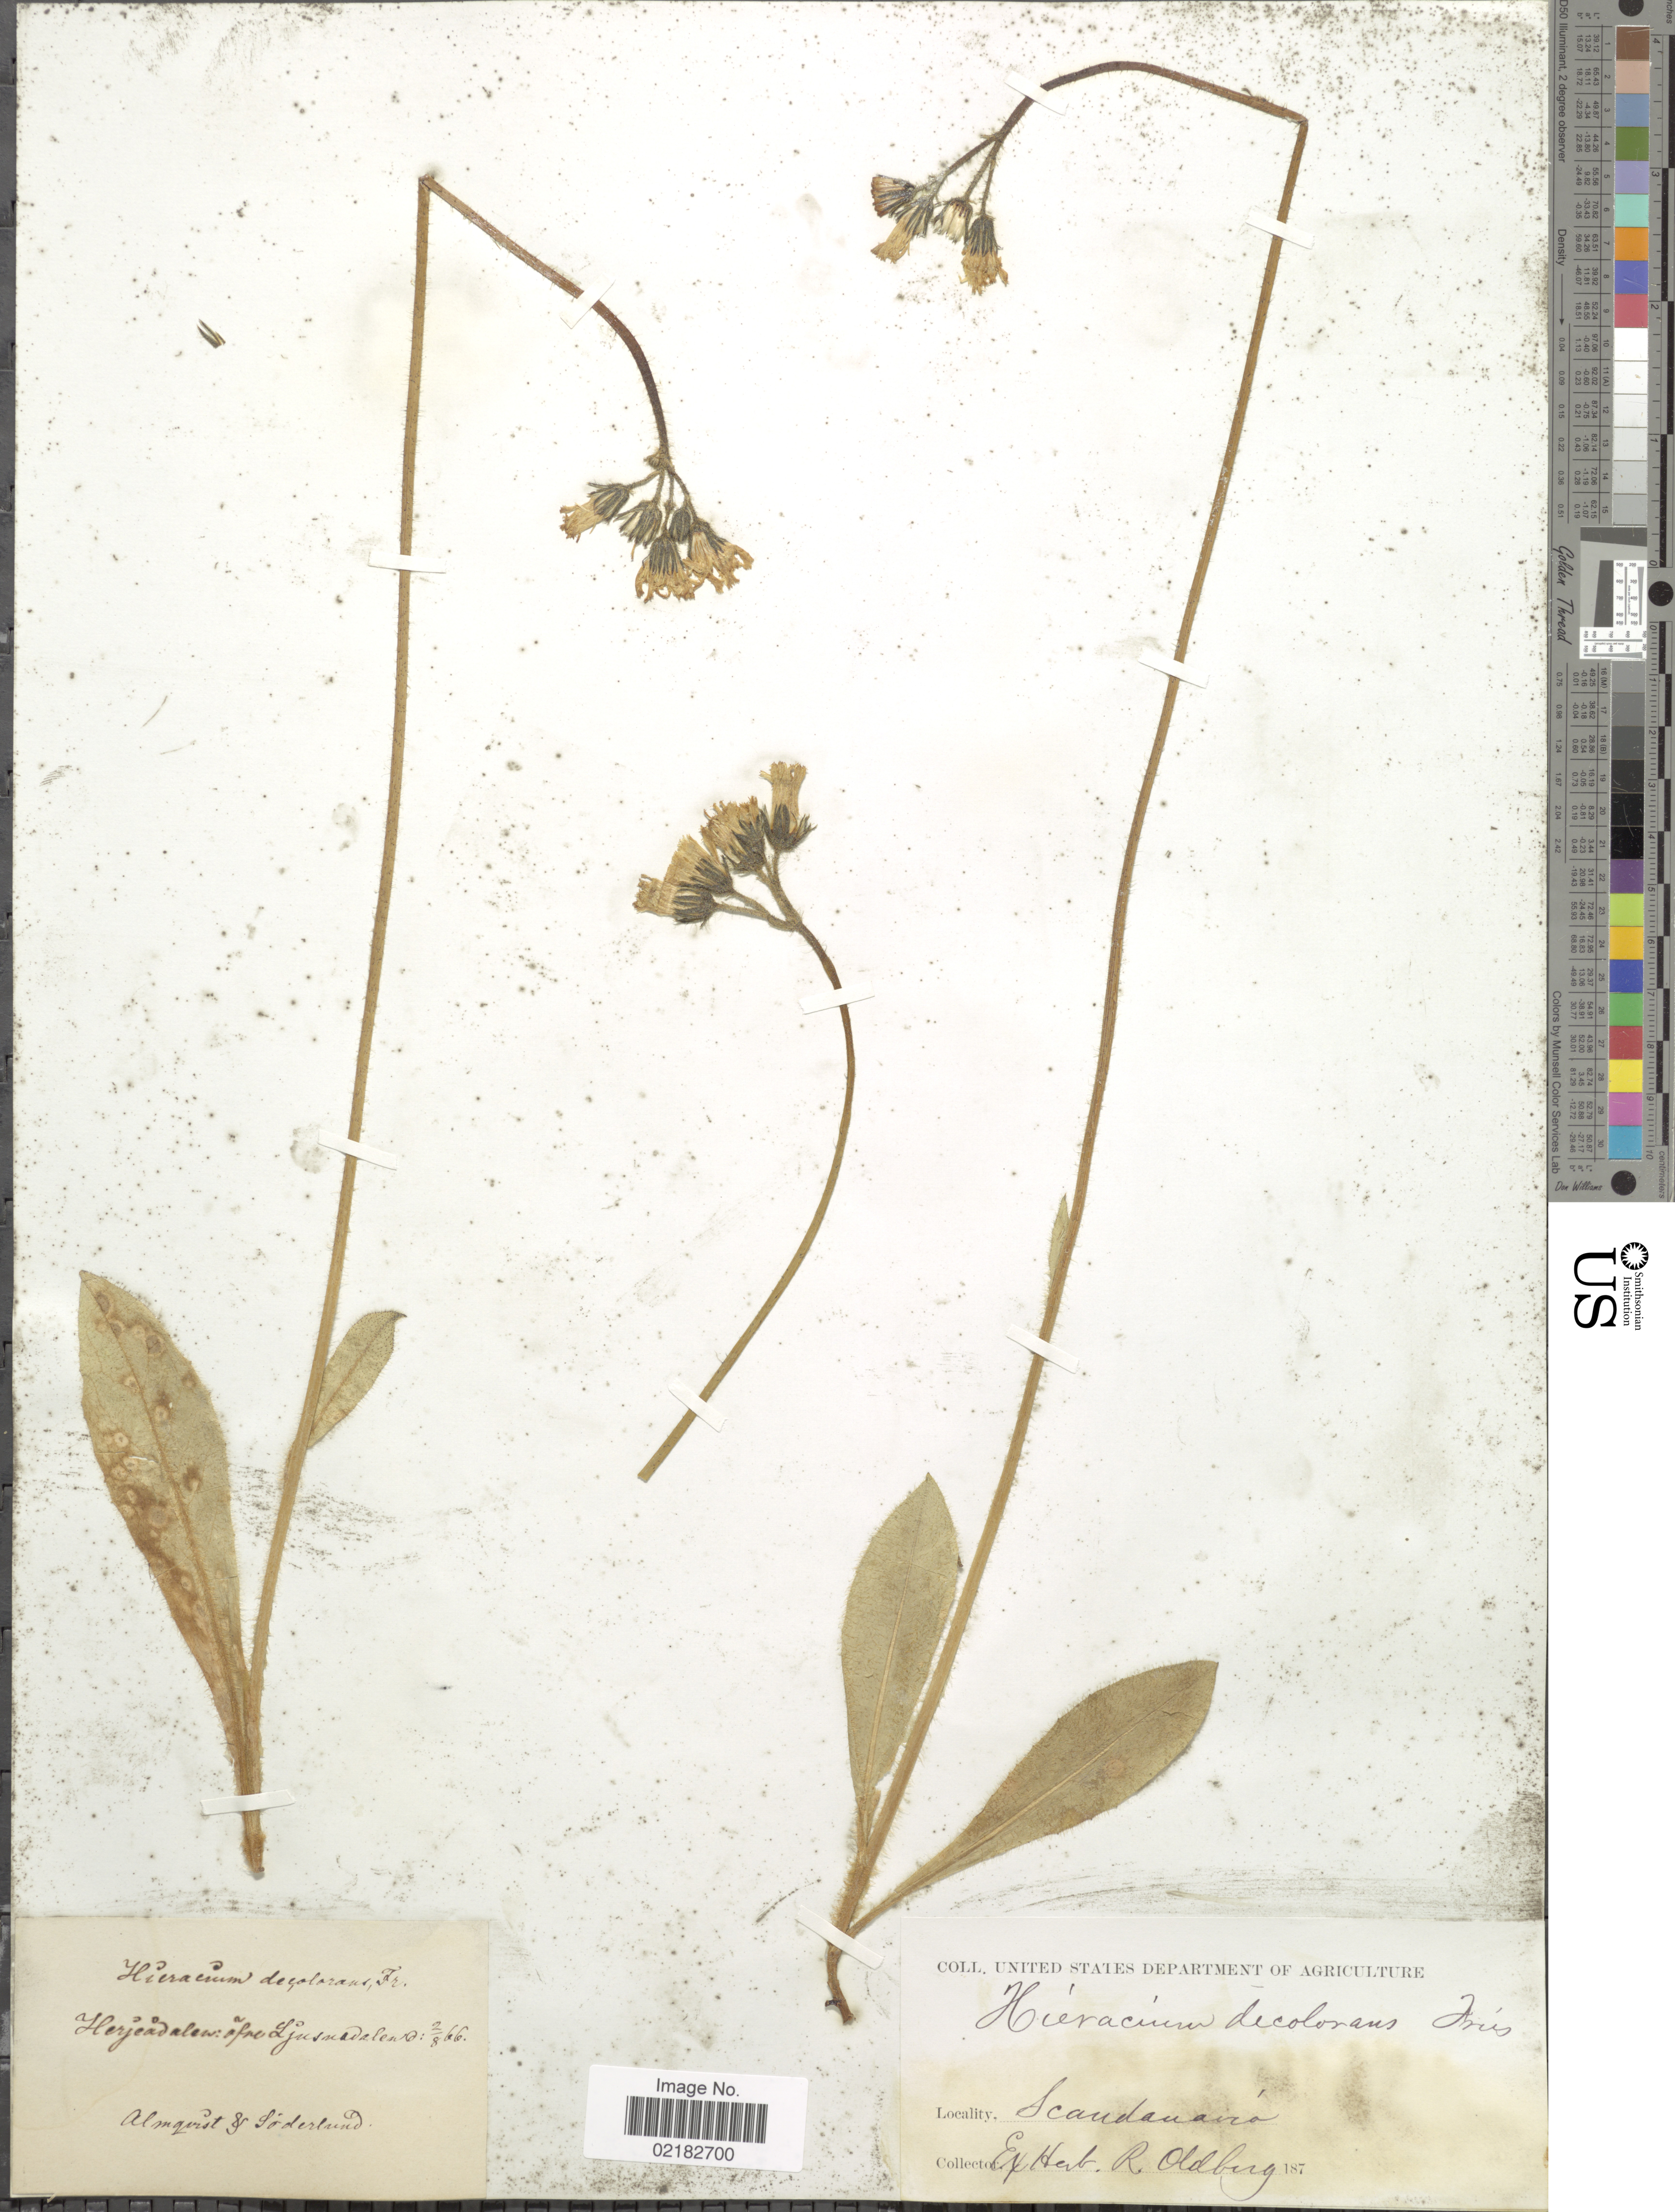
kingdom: Plantae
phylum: Tracheophyta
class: Magnoliopsida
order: Asterales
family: Asteraceae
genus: Pilosella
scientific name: Pilosella aurantiaca subsp. decolorans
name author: (Fr.) T. Tyler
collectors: Almquist & Soderlund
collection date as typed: Transcribed d/m/y: 2/8/66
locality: Scandanavia. Herjeadalen: afre Ljunnedalen [interpreted]